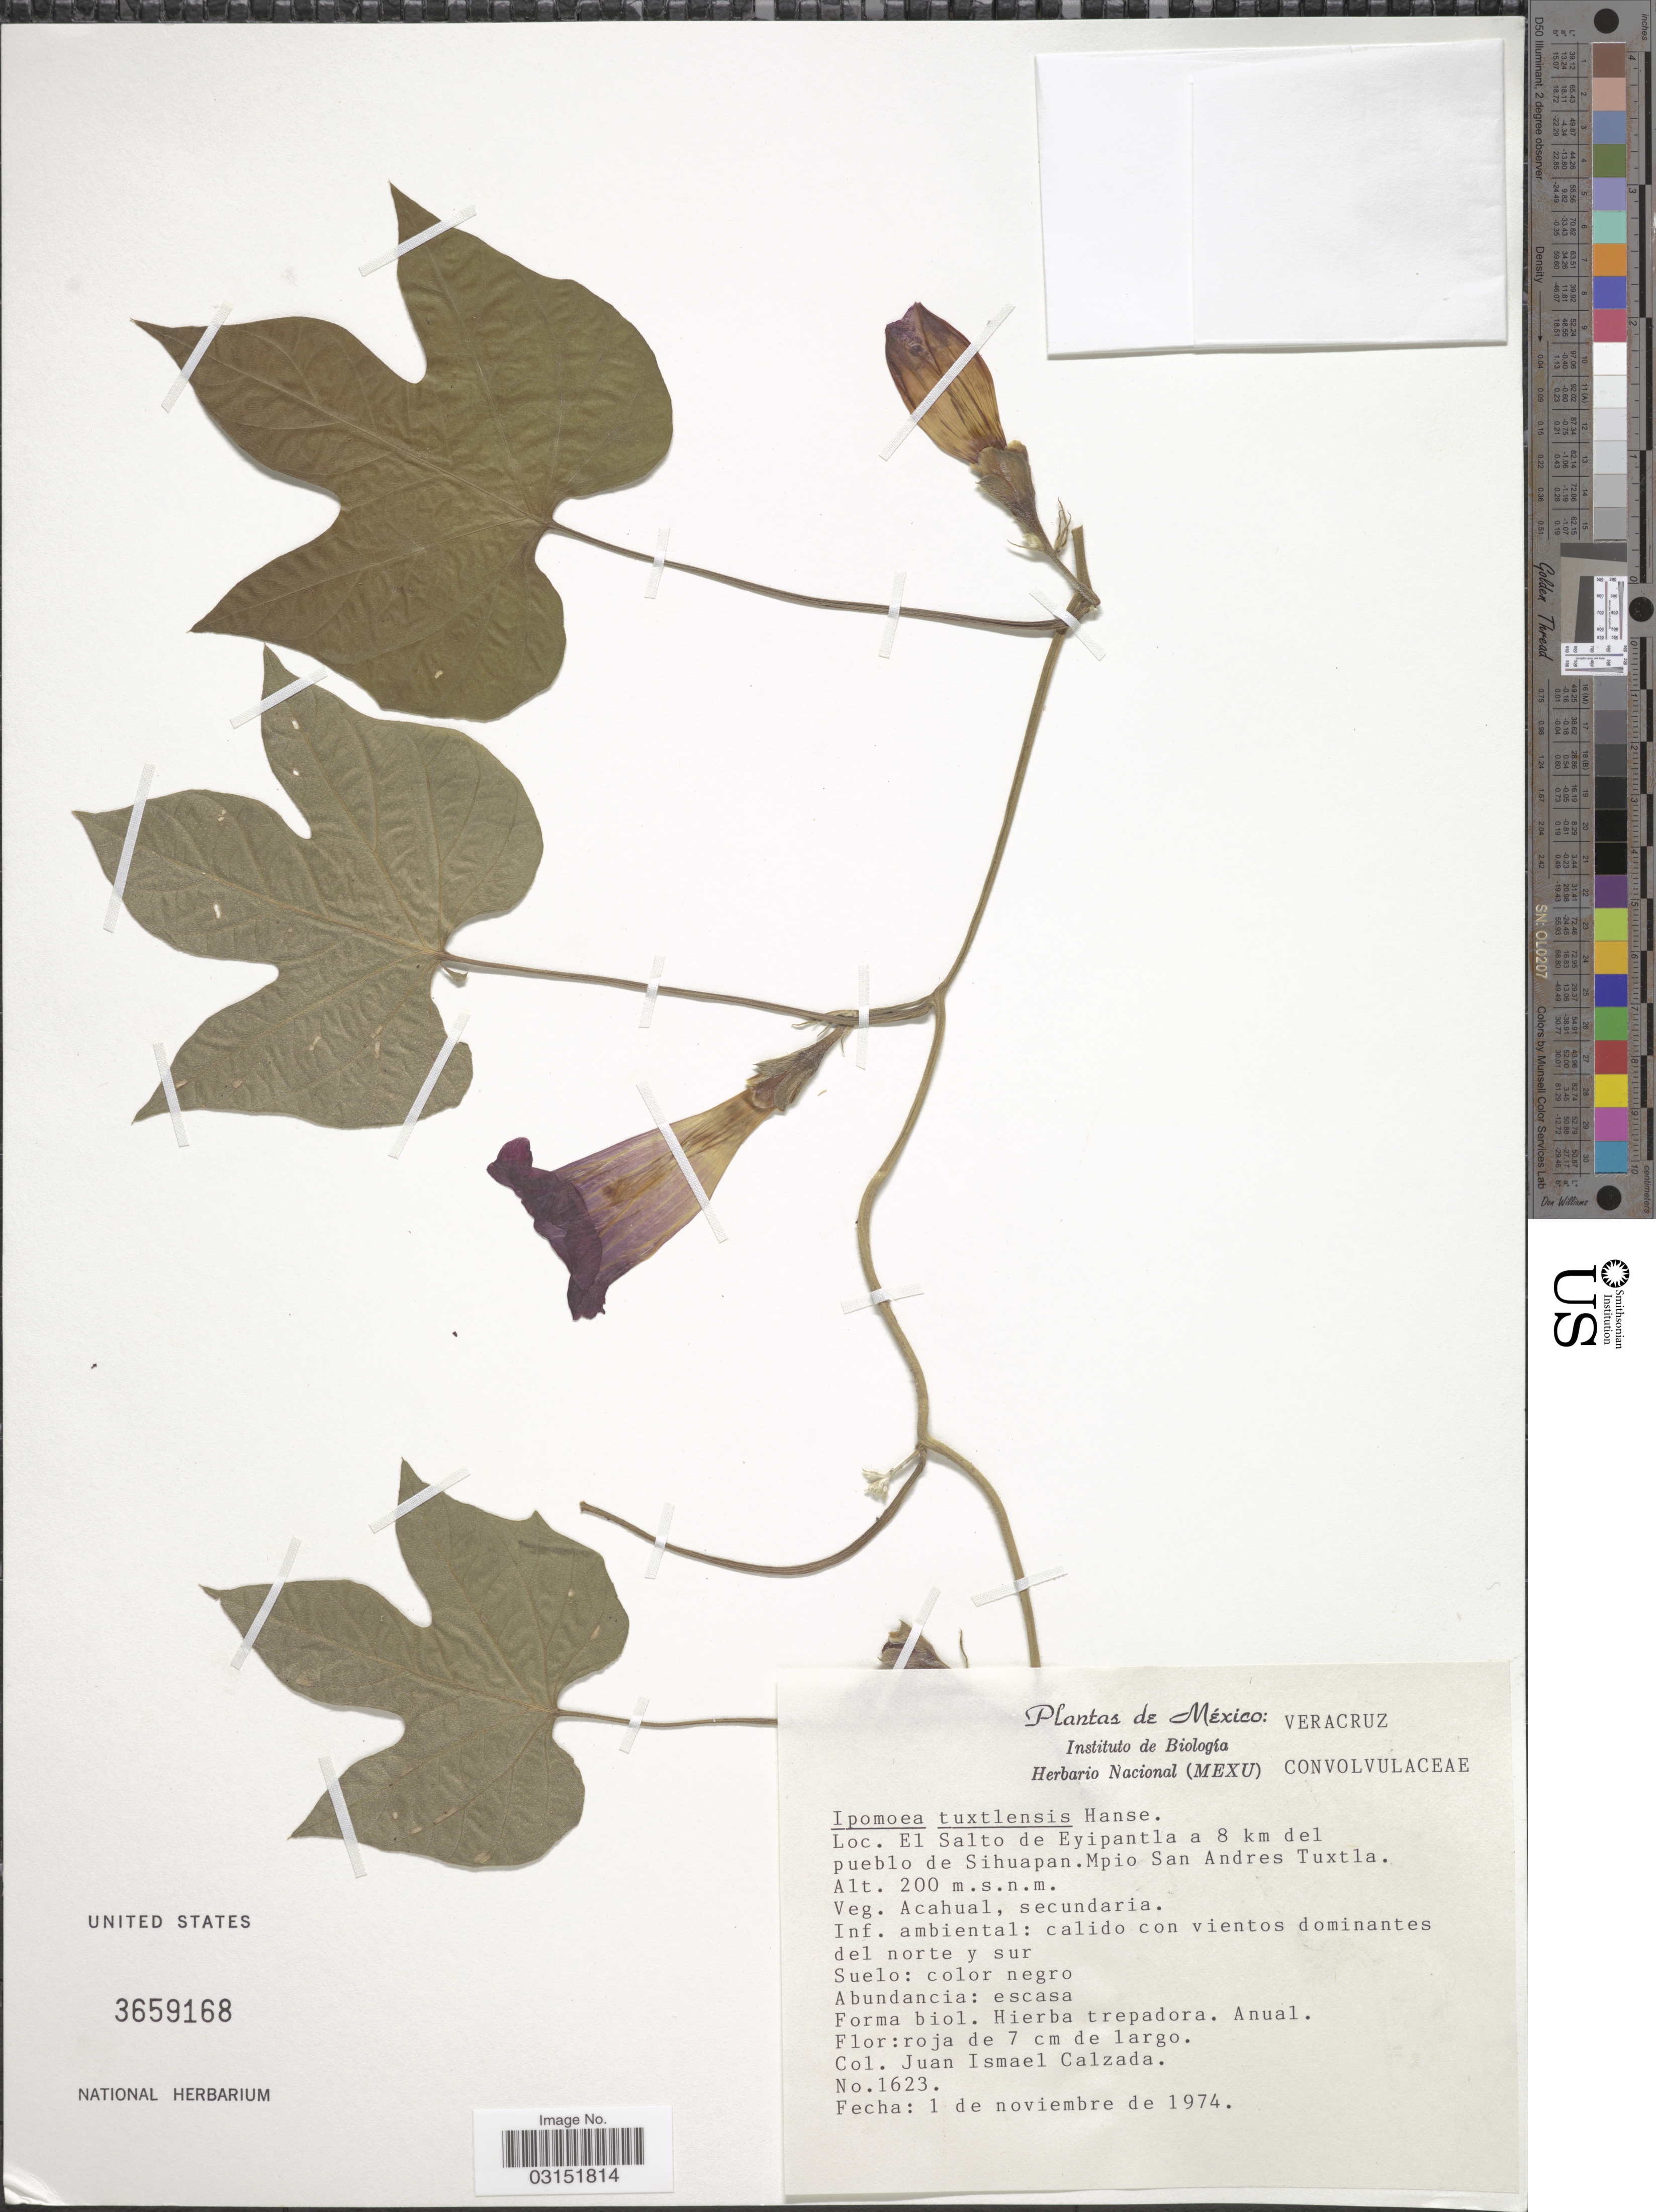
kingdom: Plantae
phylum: Tracheophyta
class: Magnoliopsida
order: Solanales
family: Convolvulaceae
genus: Ipomoea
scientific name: Ipomoea tuxtlensis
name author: House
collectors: J. I. Calzada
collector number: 1623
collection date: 1974-11-01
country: Mexico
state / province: Veracruz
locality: Veracruz. El Salto de Eyipantla a 8 km del pueblo de Sihuapan. Mpio San Andres Tuxtla.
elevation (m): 200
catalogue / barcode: US 3659168